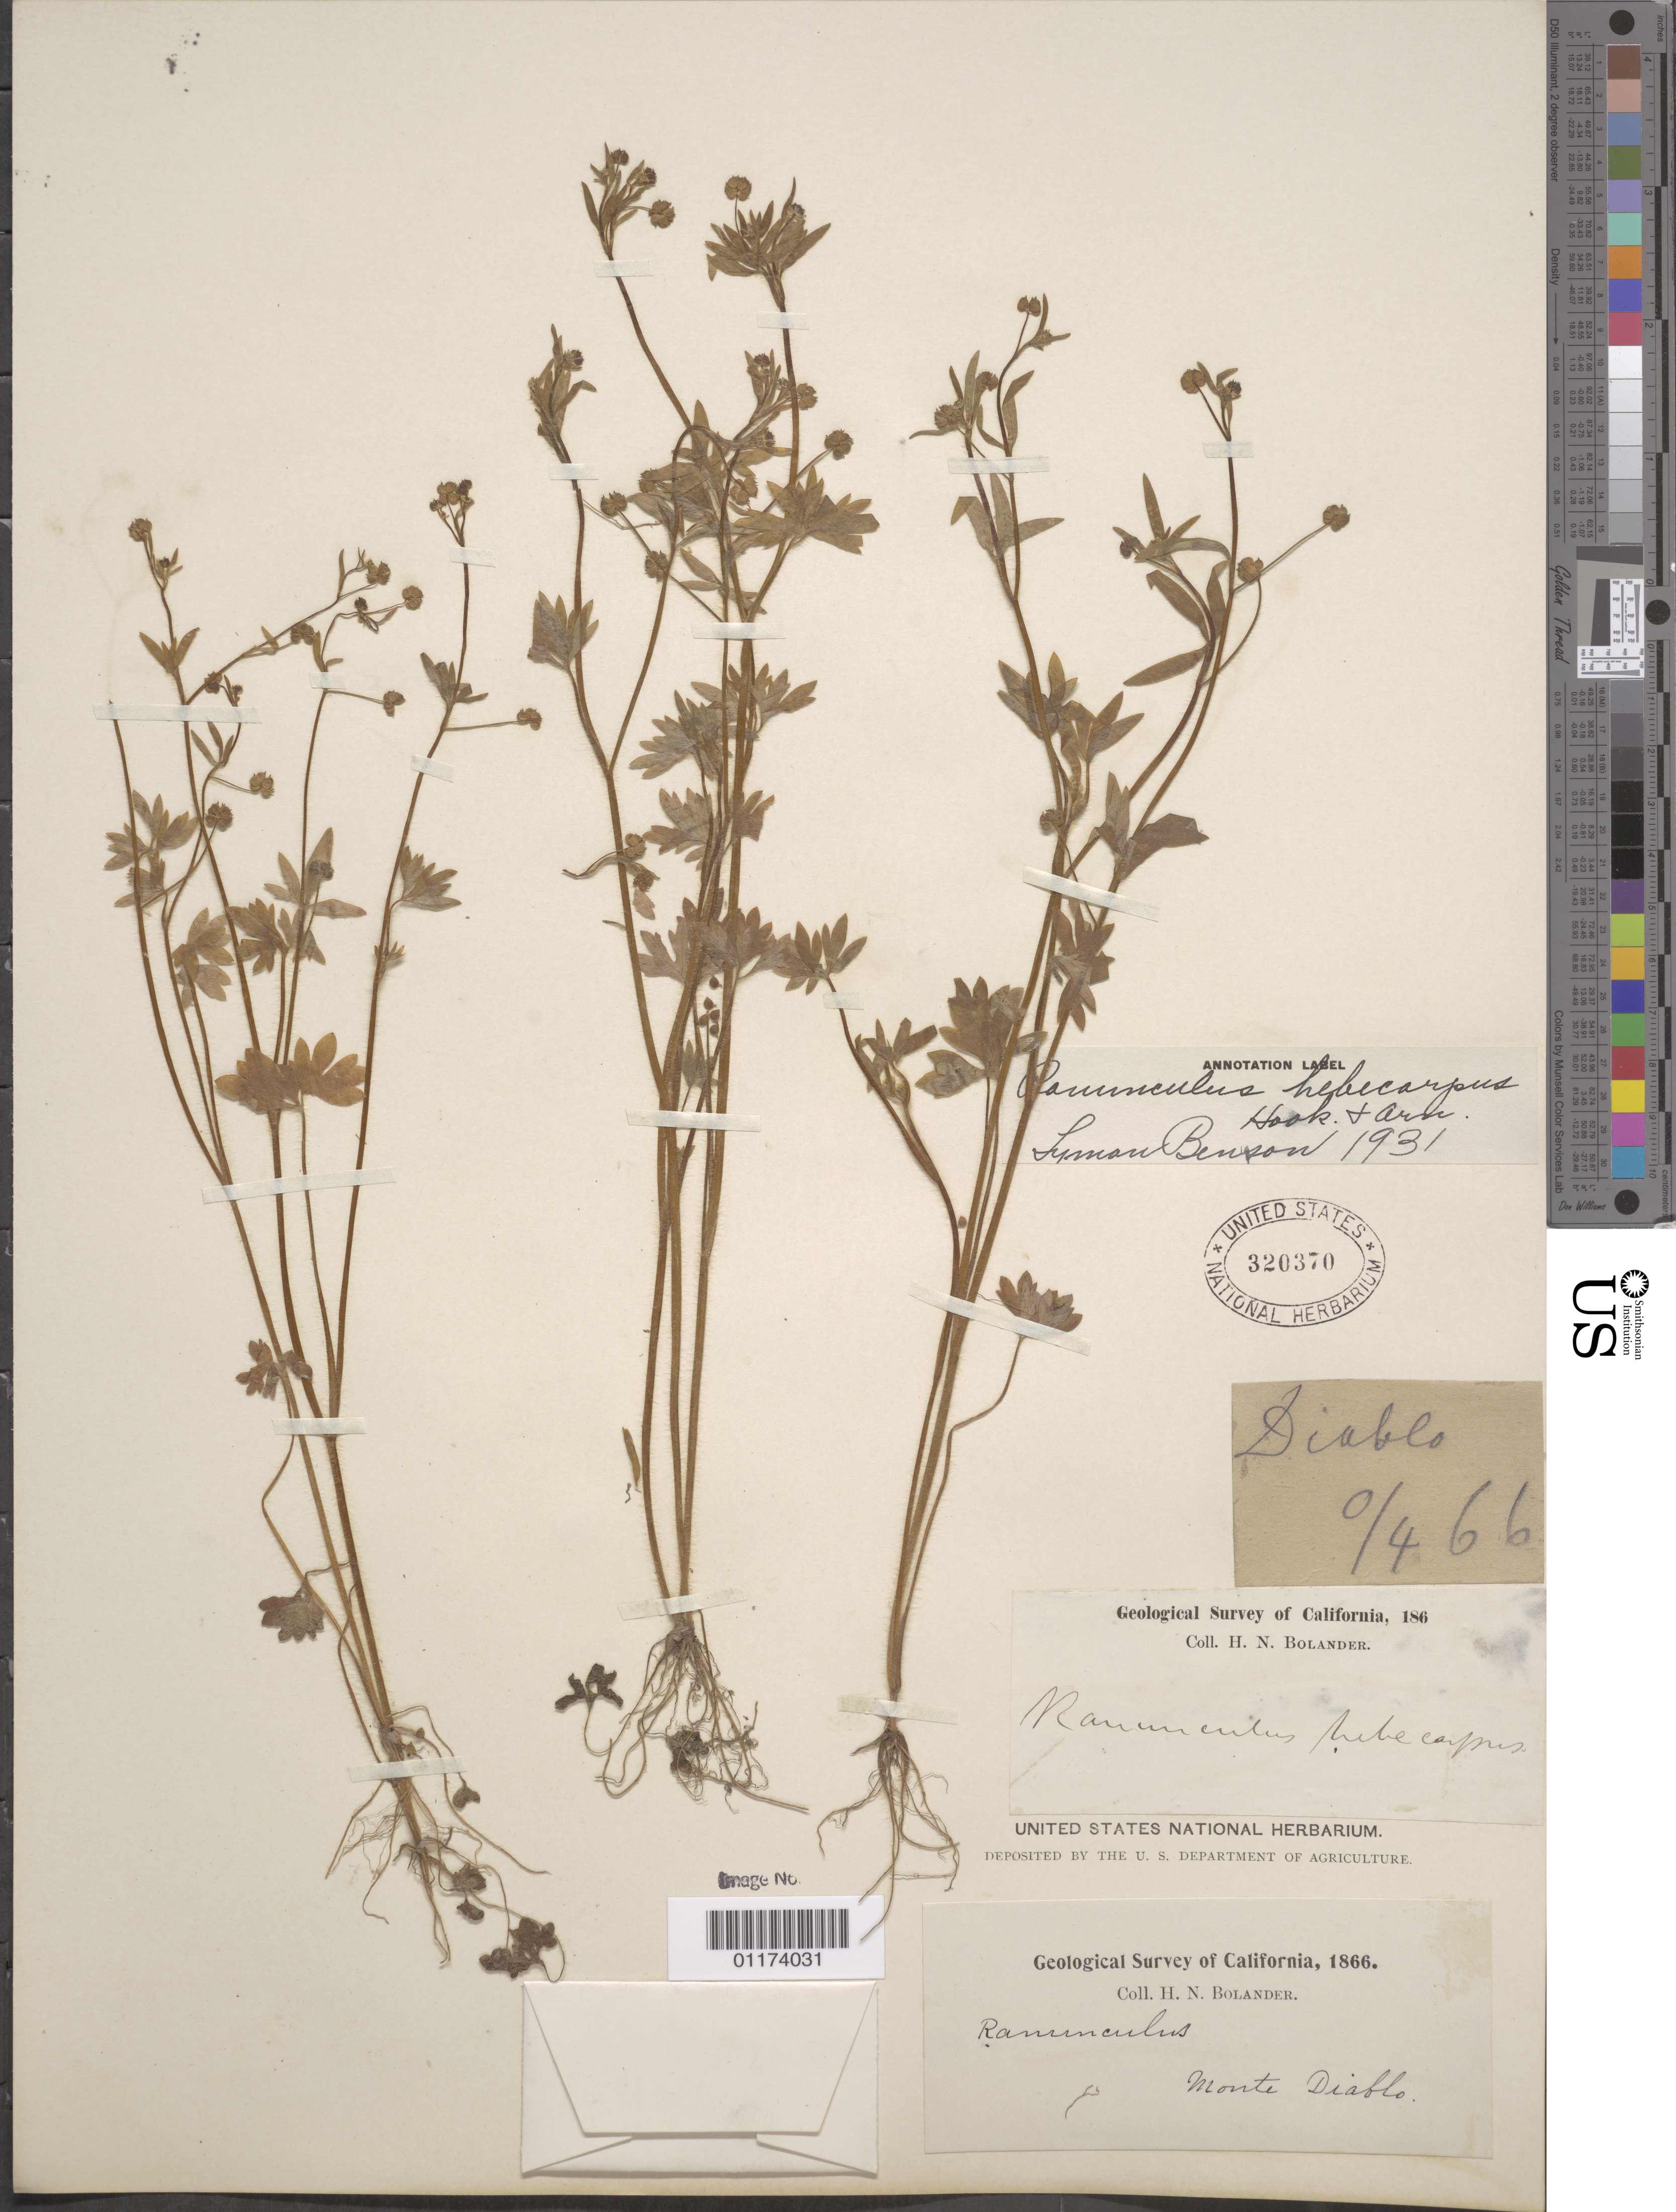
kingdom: Plantae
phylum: Tracheophyta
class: Magnoliopsida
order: Ranunculales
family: Ranunculaceae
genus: Ranunculus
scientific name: Ranunculus hebecarpus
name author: Hook. & Arn.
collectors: H. Bolander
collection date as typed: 1866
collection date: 1866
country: United States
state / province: California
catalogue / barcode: US 320370